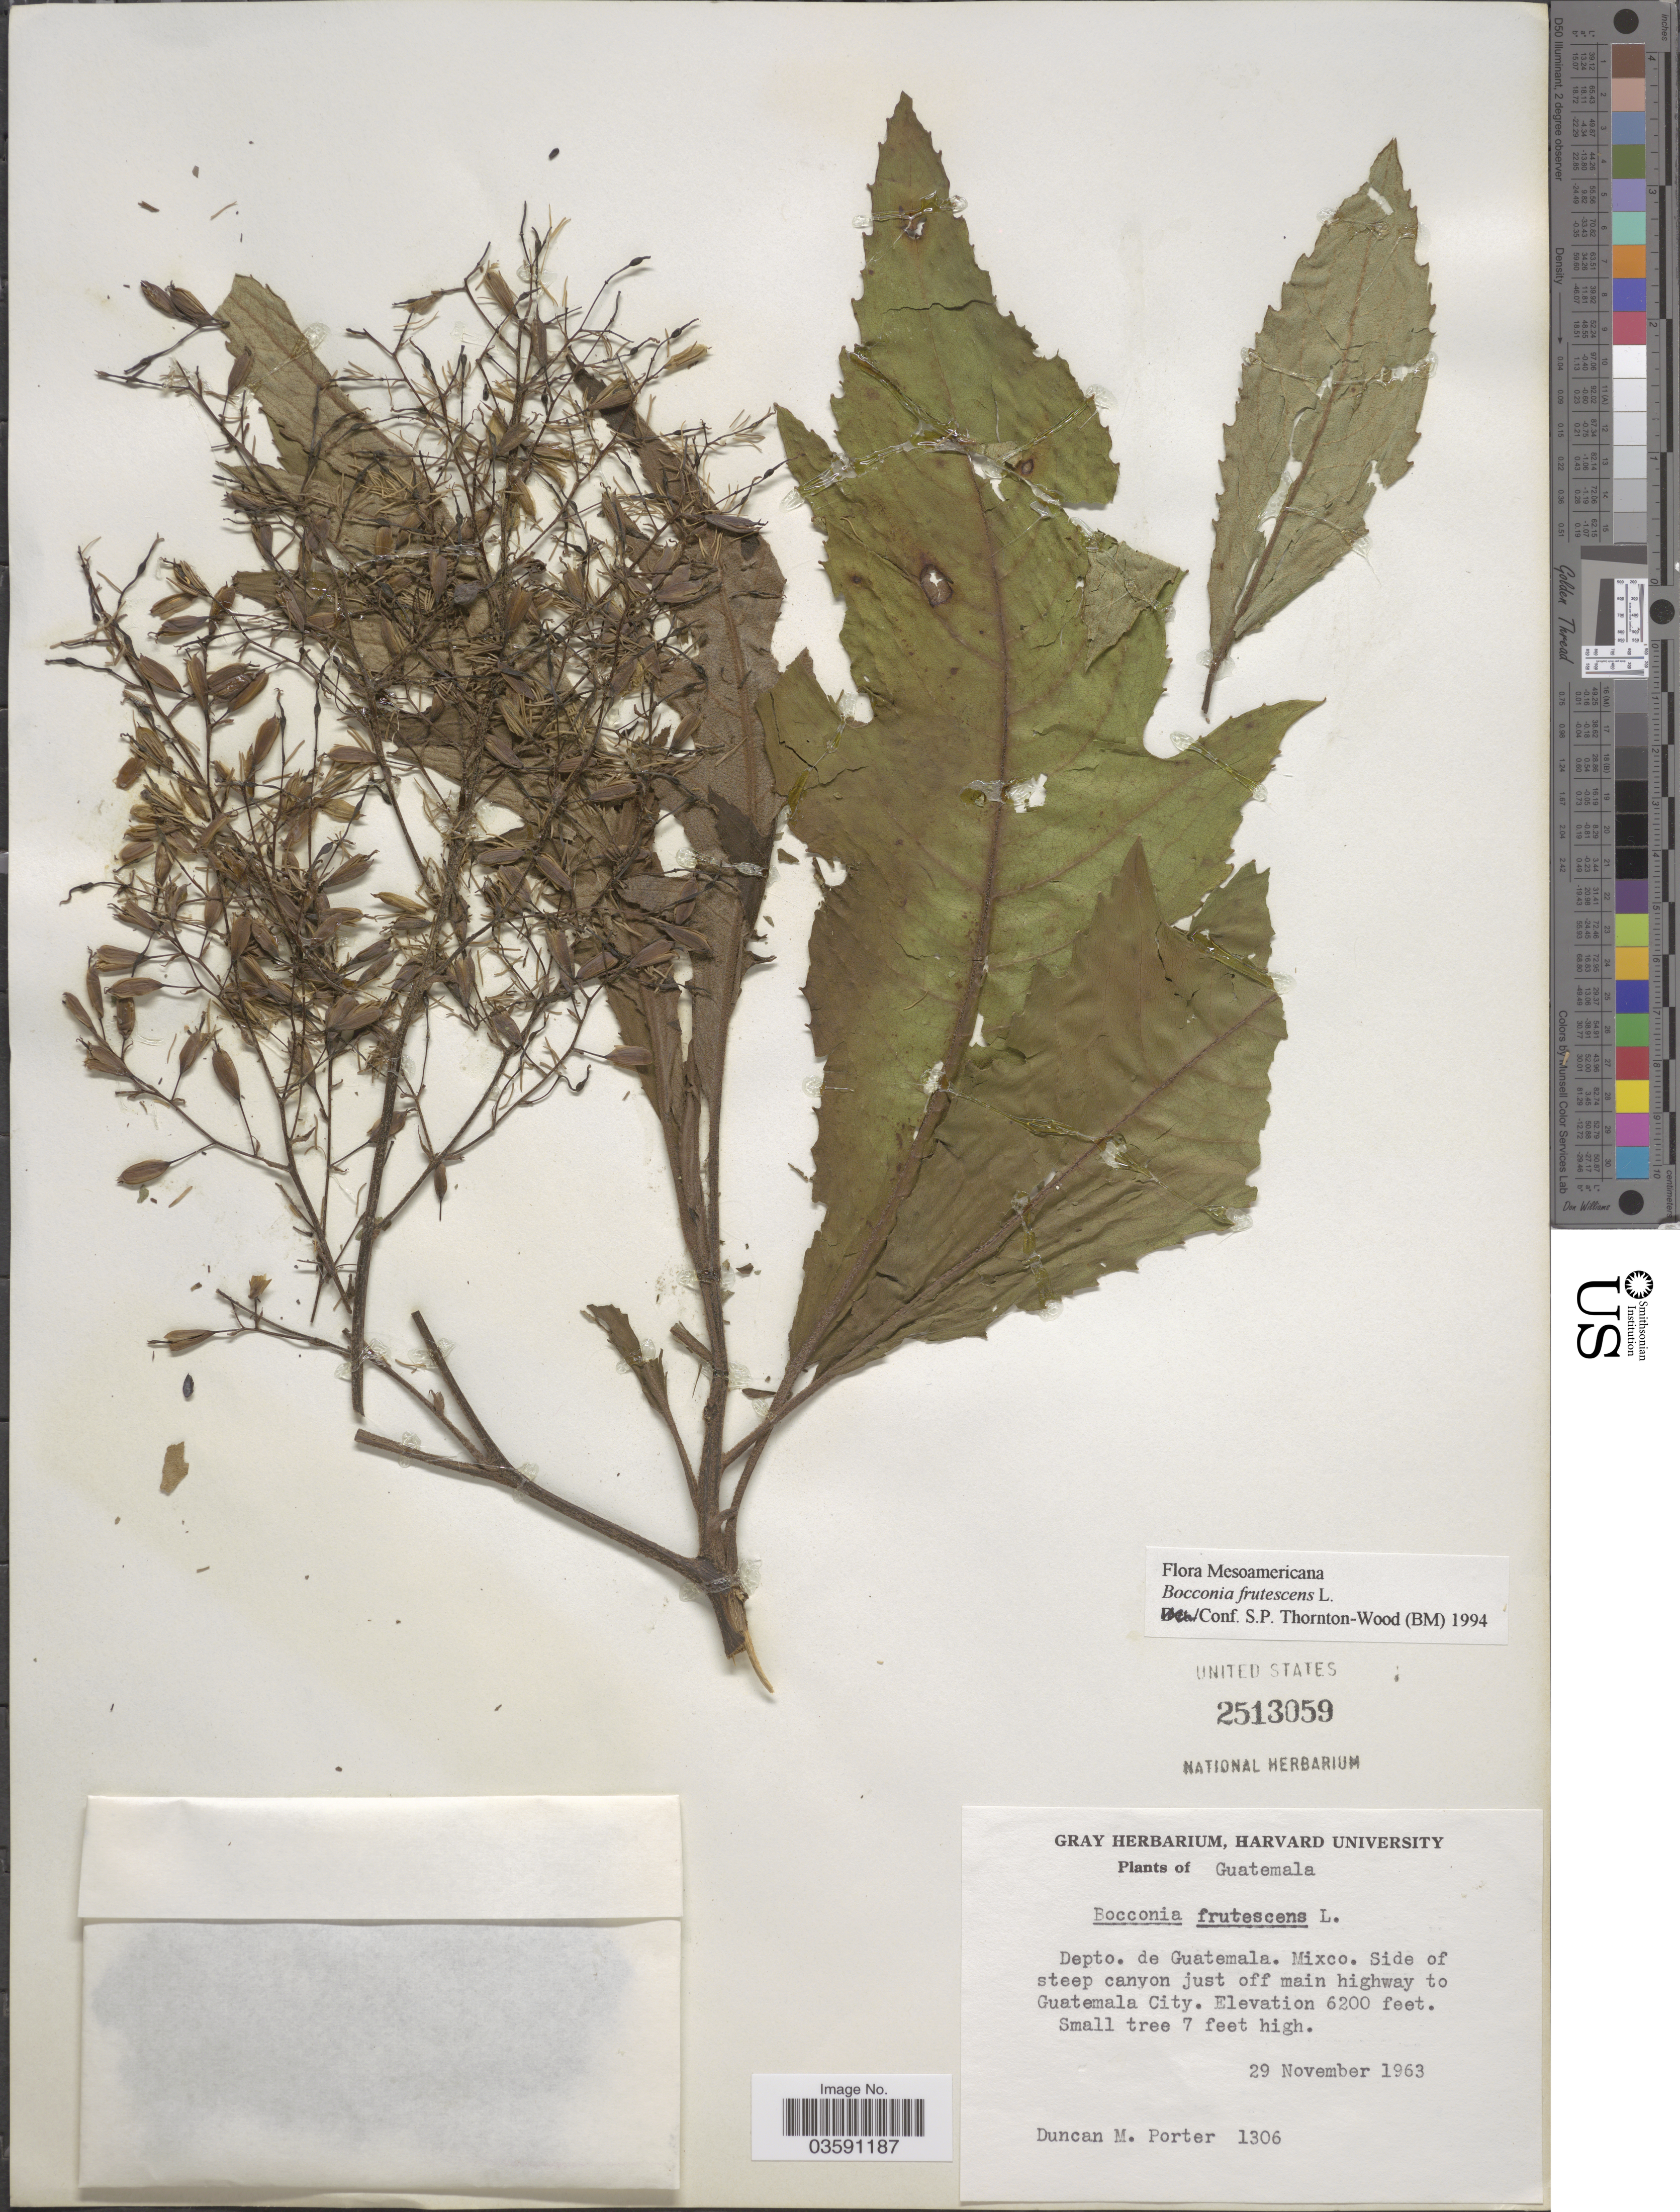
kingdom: Plantae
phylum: Tracheophyta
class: Magnoliopsida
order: Ranunculales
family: Papaveraceae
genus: Bocconia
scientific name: Bocconia frutescens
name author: L.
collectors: D. Porter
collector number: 1306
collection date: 1963-11-29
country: Guatemala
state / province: Guatemala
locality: Depto. de Guatemala. Mixco. Side of steep canyon just off main highway to Guatemala City.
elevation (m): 1890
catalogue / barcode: US 2513059